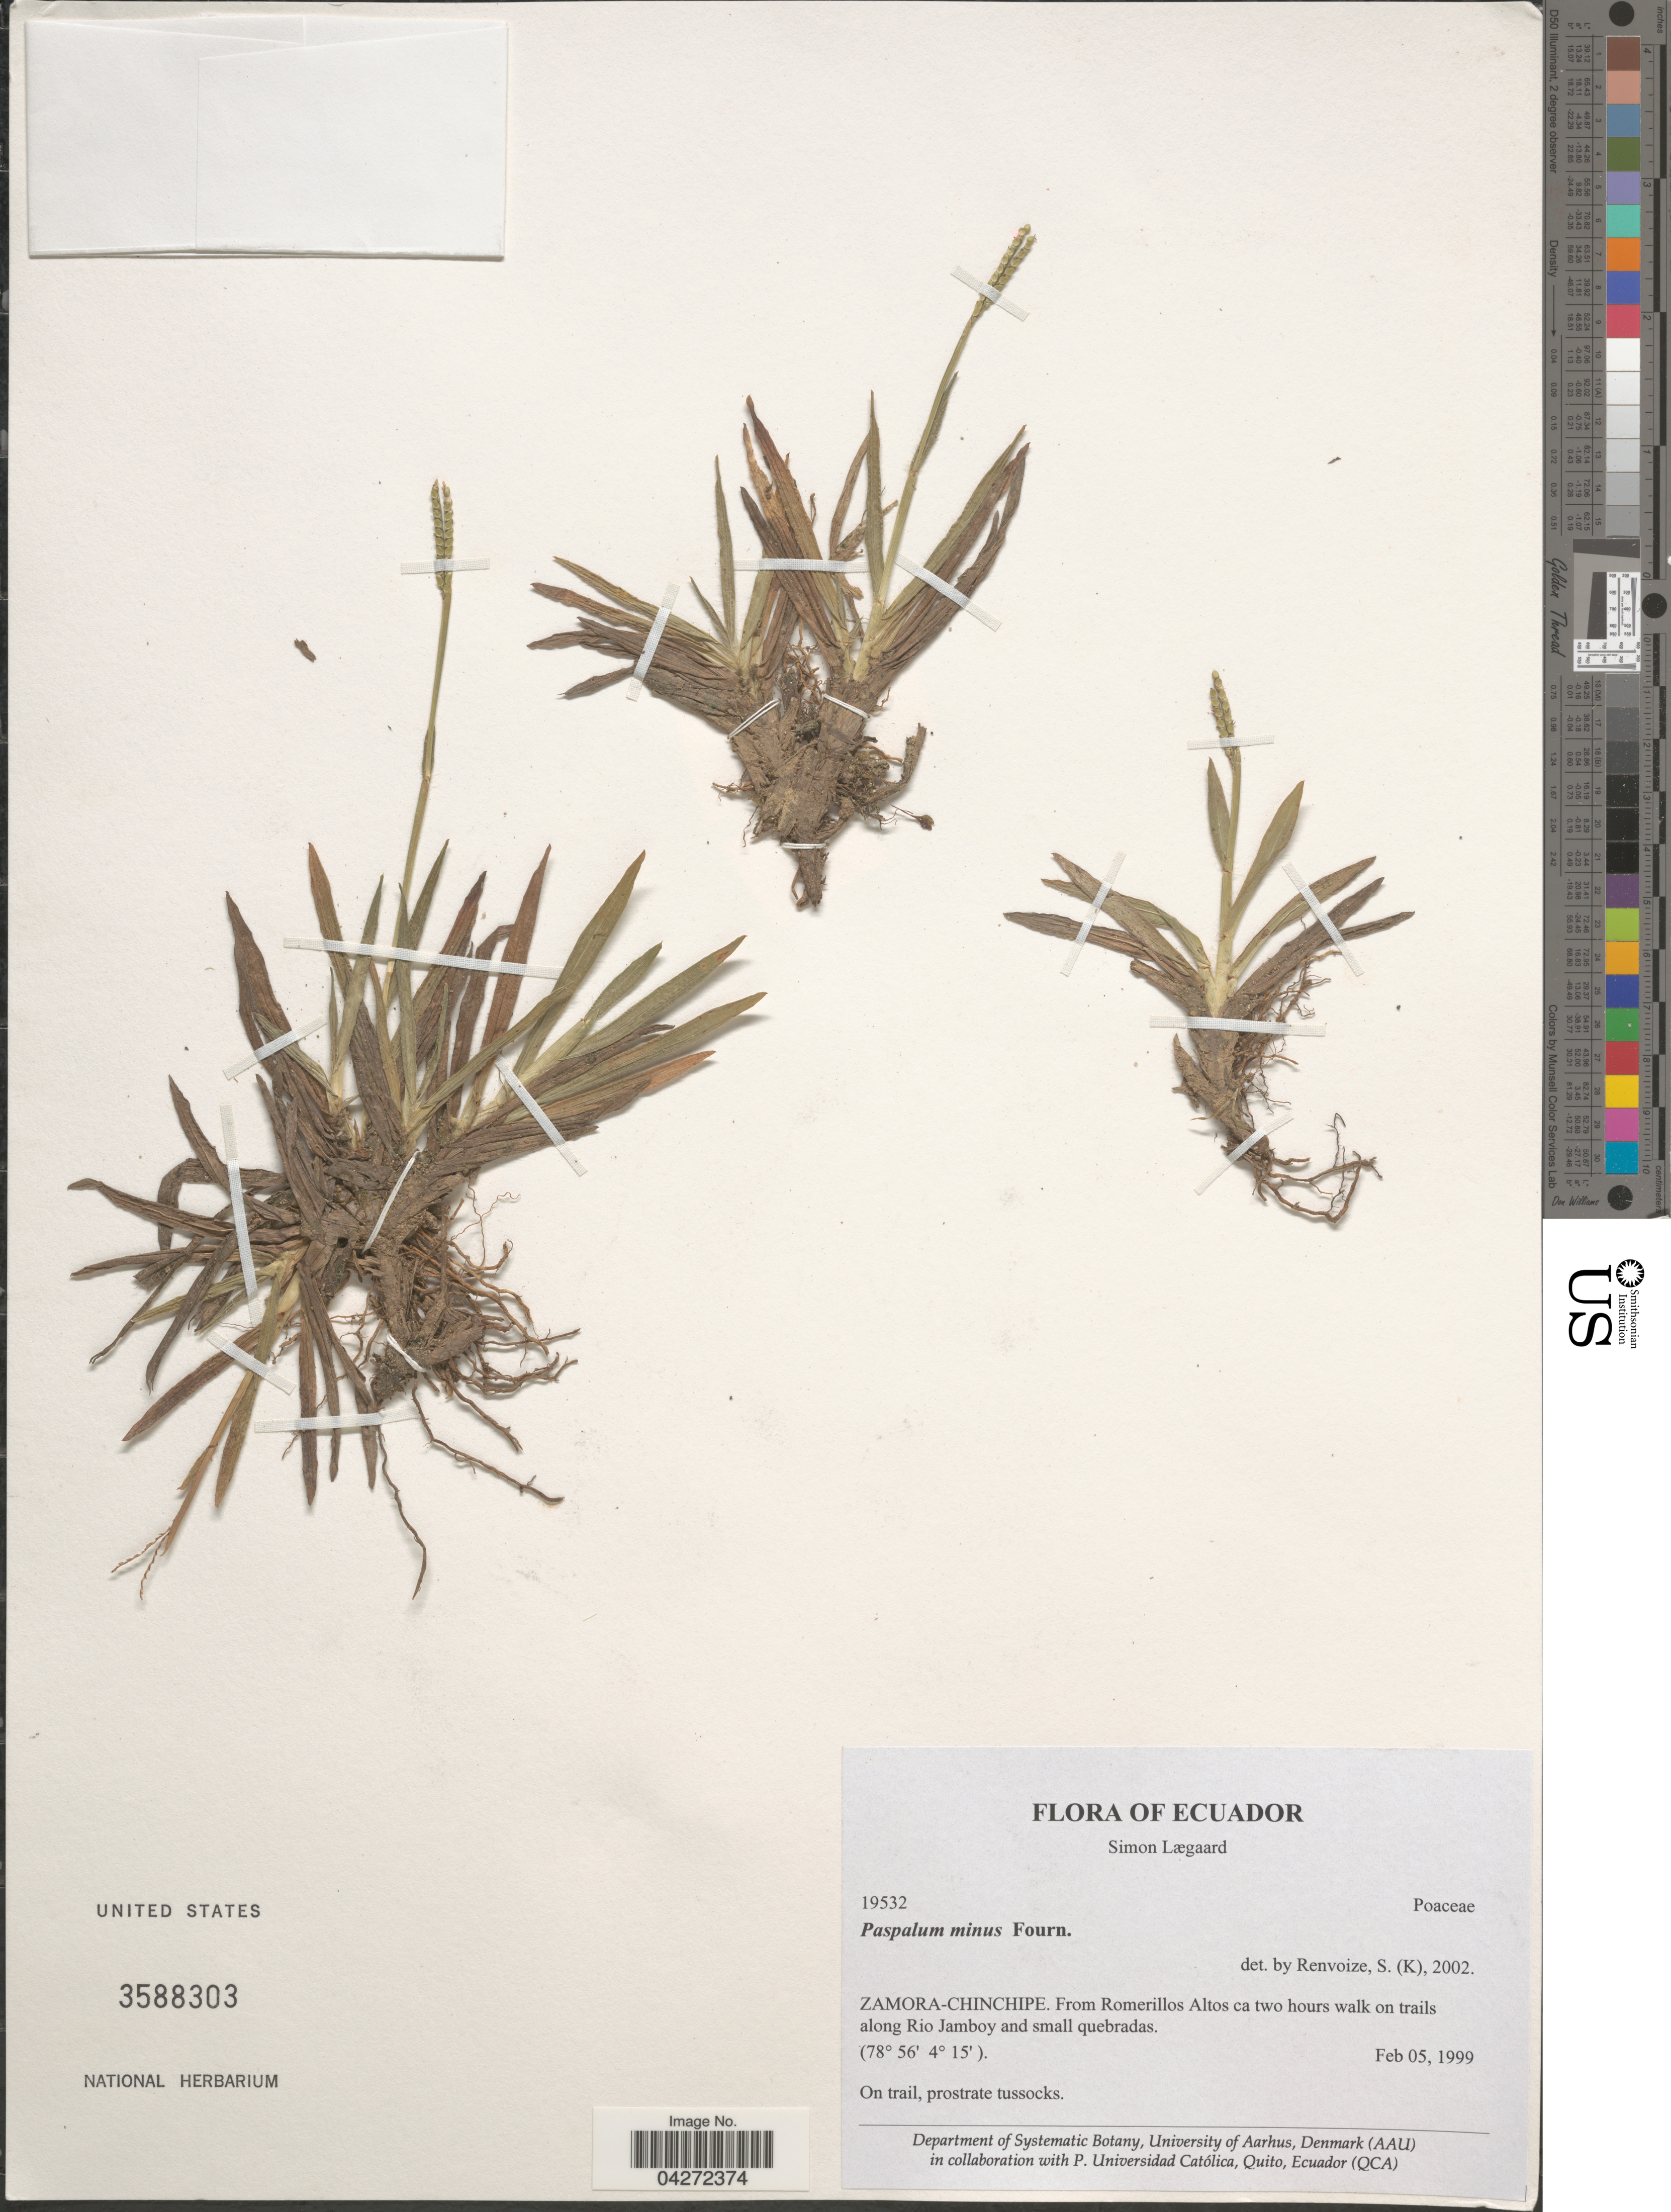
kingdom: Plantae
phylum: Tracheophyta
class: Liliopsida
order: Poales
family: Poaceae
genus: Paspalum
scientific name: Paspalum minus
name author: E. Fourn.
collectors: S. Lægaard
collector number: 19532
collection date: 1999-02-05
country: Ecuador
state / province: Zamora-Chinchipe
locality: From Romerillos Altos ca two hours walk on trails along Rio Jamboy and small quebradas.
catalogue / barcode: US 3588303